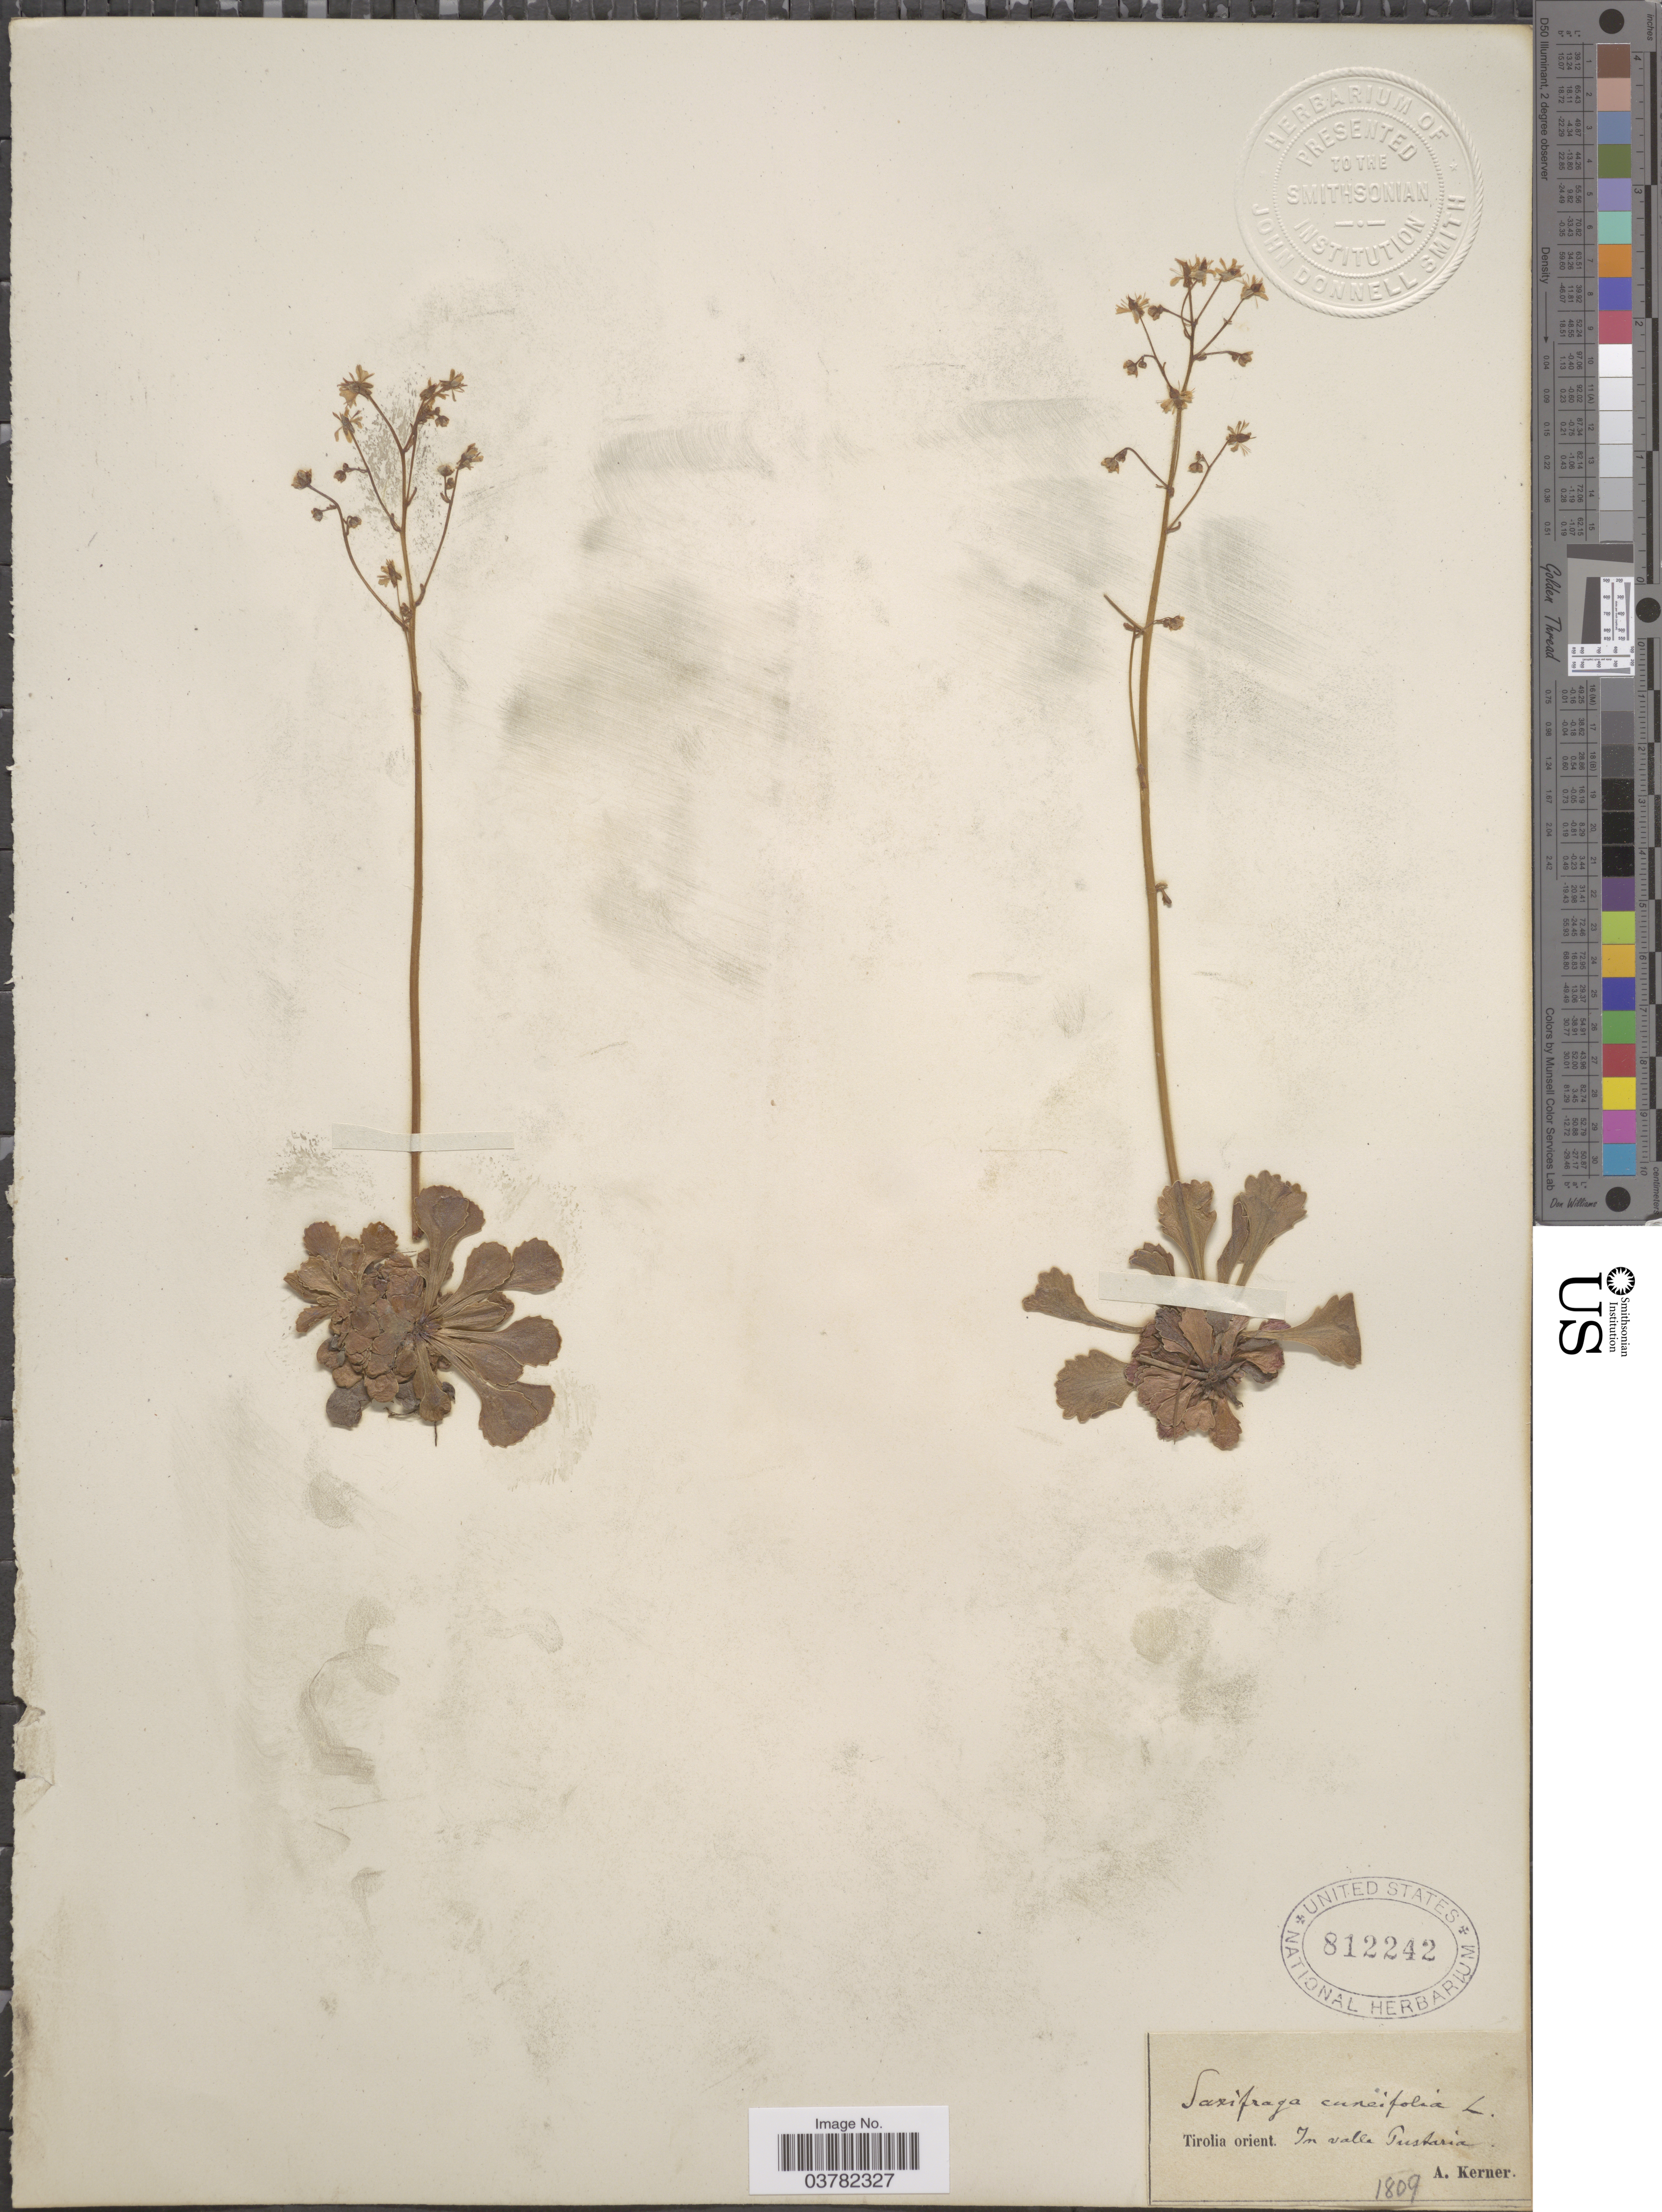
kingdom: Plantae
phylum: Tracheophyta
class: Magnoliopsida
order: Saxifragales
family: Saxifragaceae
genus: Saxifraga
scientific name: Saxifraga cuneifolia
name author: L.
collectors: A. Kerner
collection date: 1809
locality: Tirolia orient. In valle Pustaria.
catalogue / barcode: US 812242